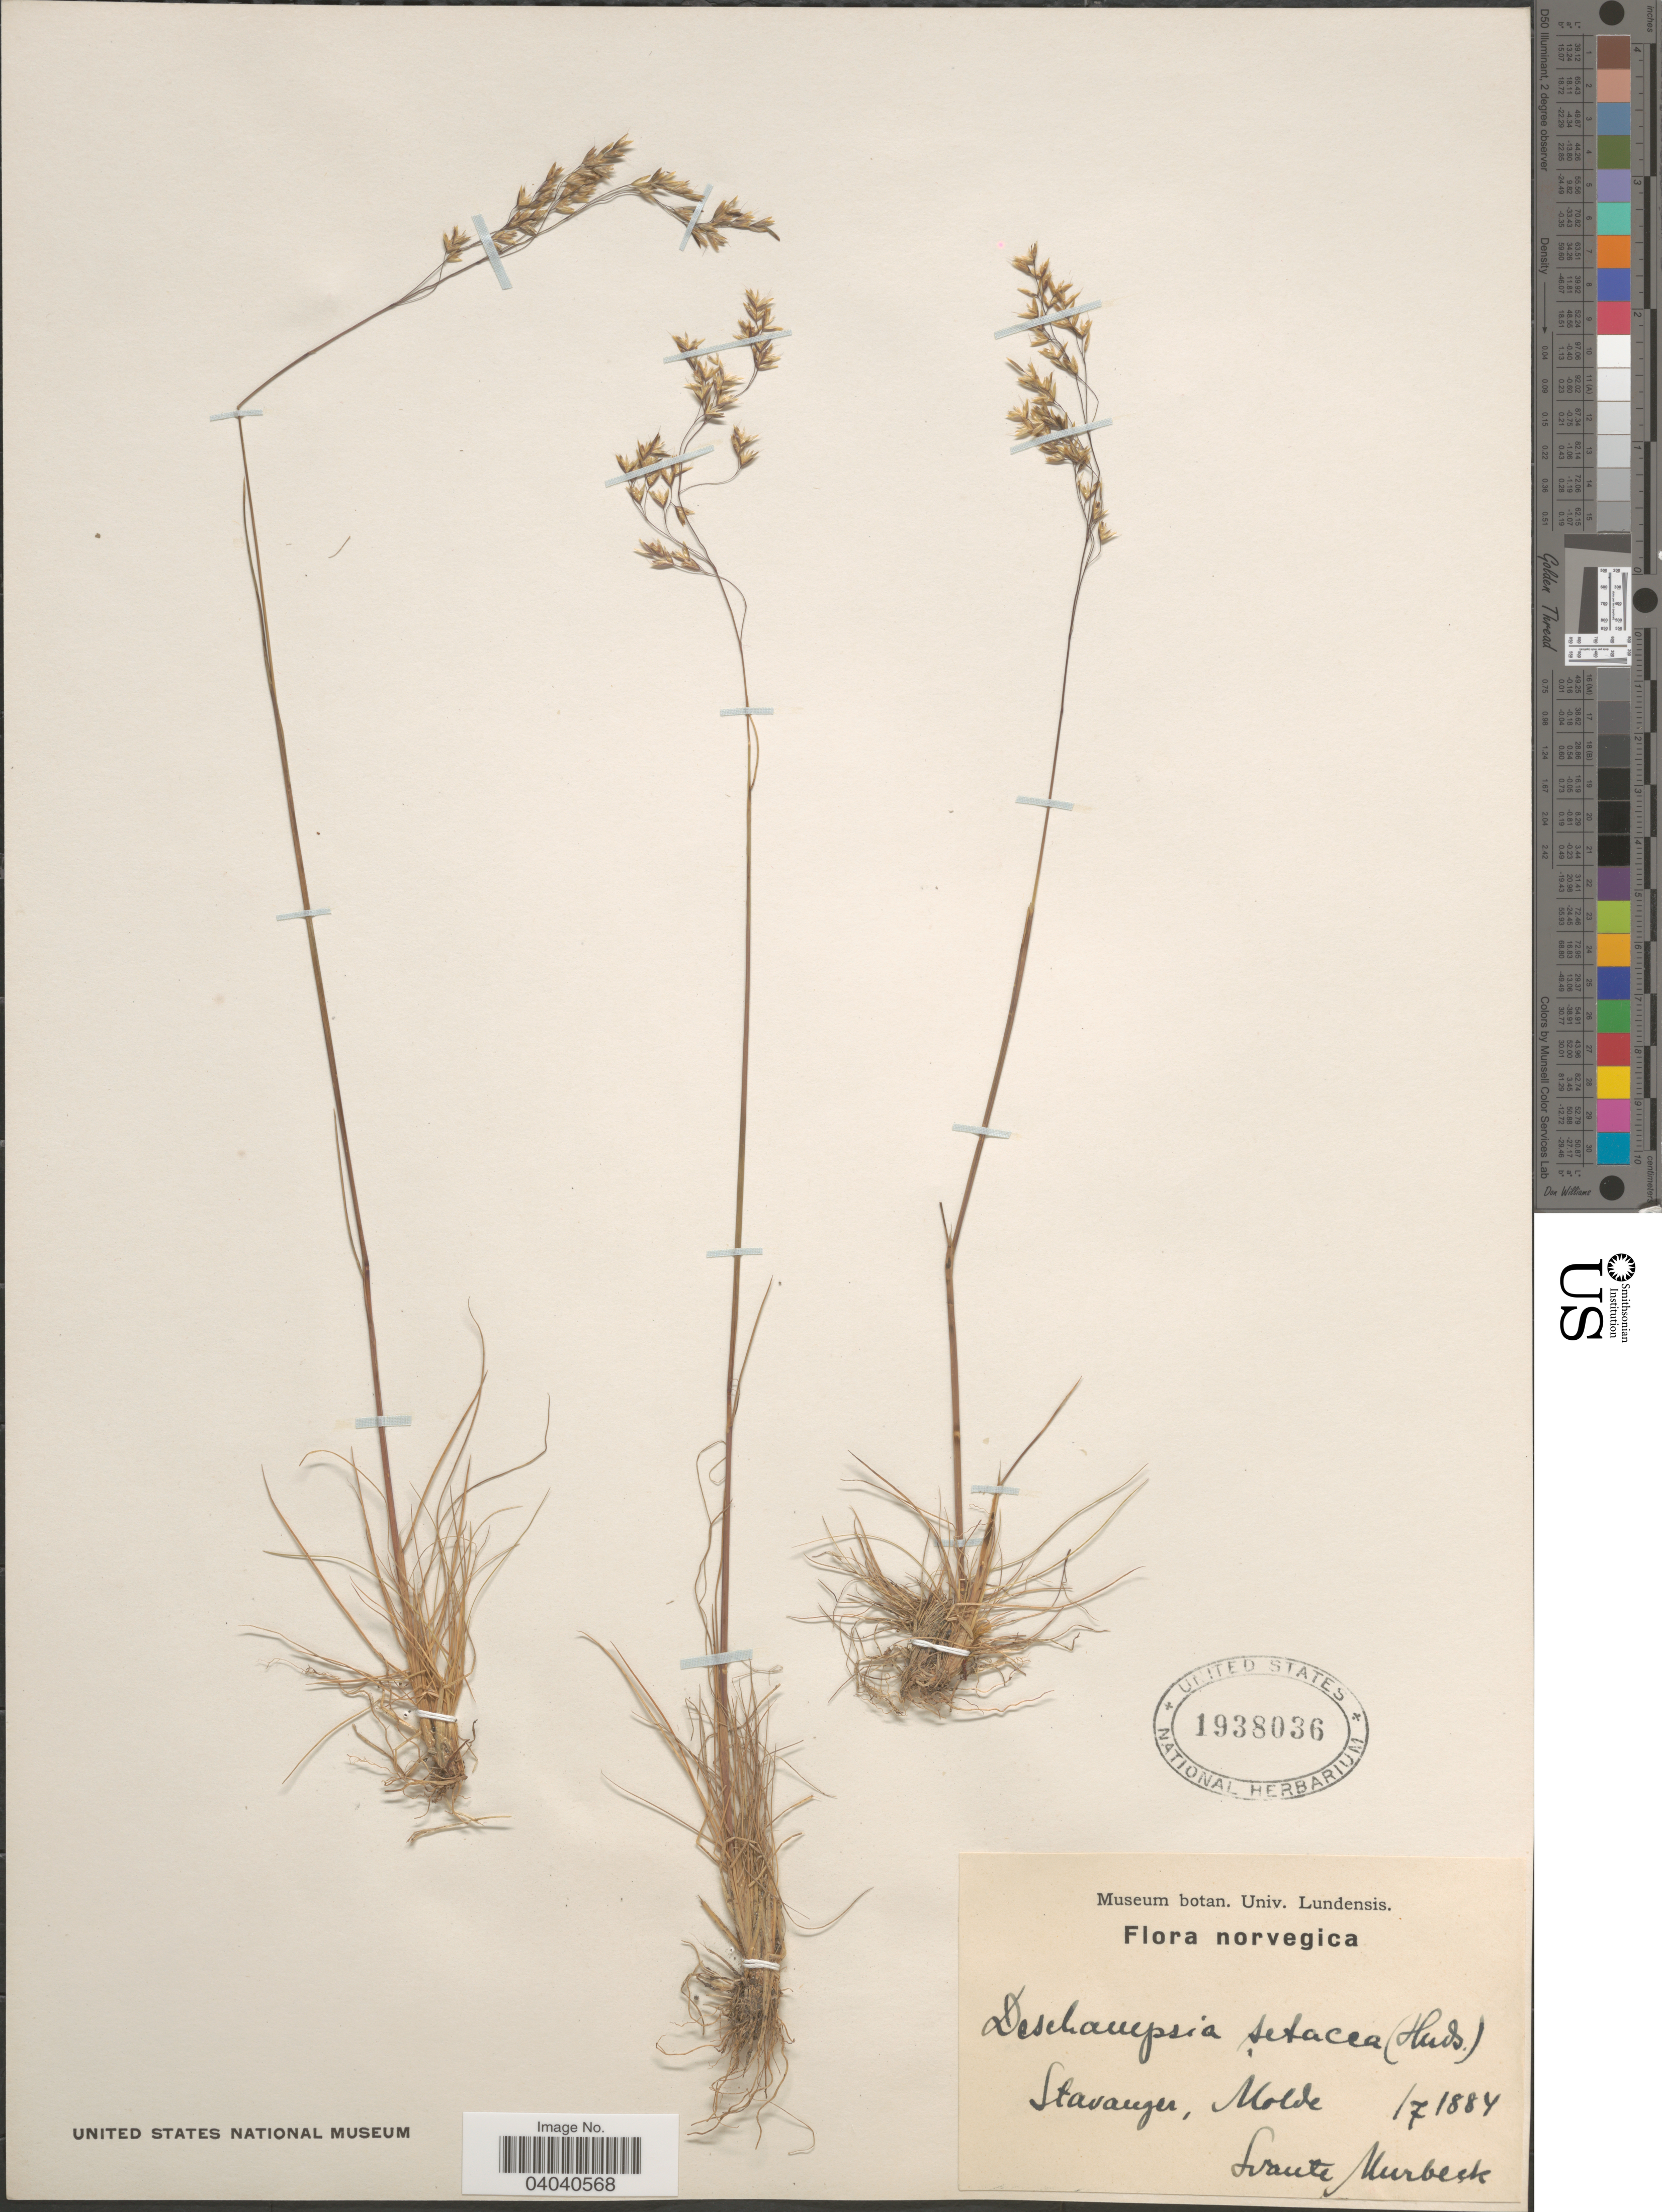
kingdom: Plantae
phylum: Tracheophyta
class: Liliopsida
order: Poales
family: Poaceae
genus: Deschampsia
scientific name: Deschampsia setacea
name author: (Huds.) Hack.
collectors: S. S. Murbeck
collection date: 1884-07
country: Norway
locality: Norvegica. Stavanger, Molde.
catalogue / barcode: US 1938036